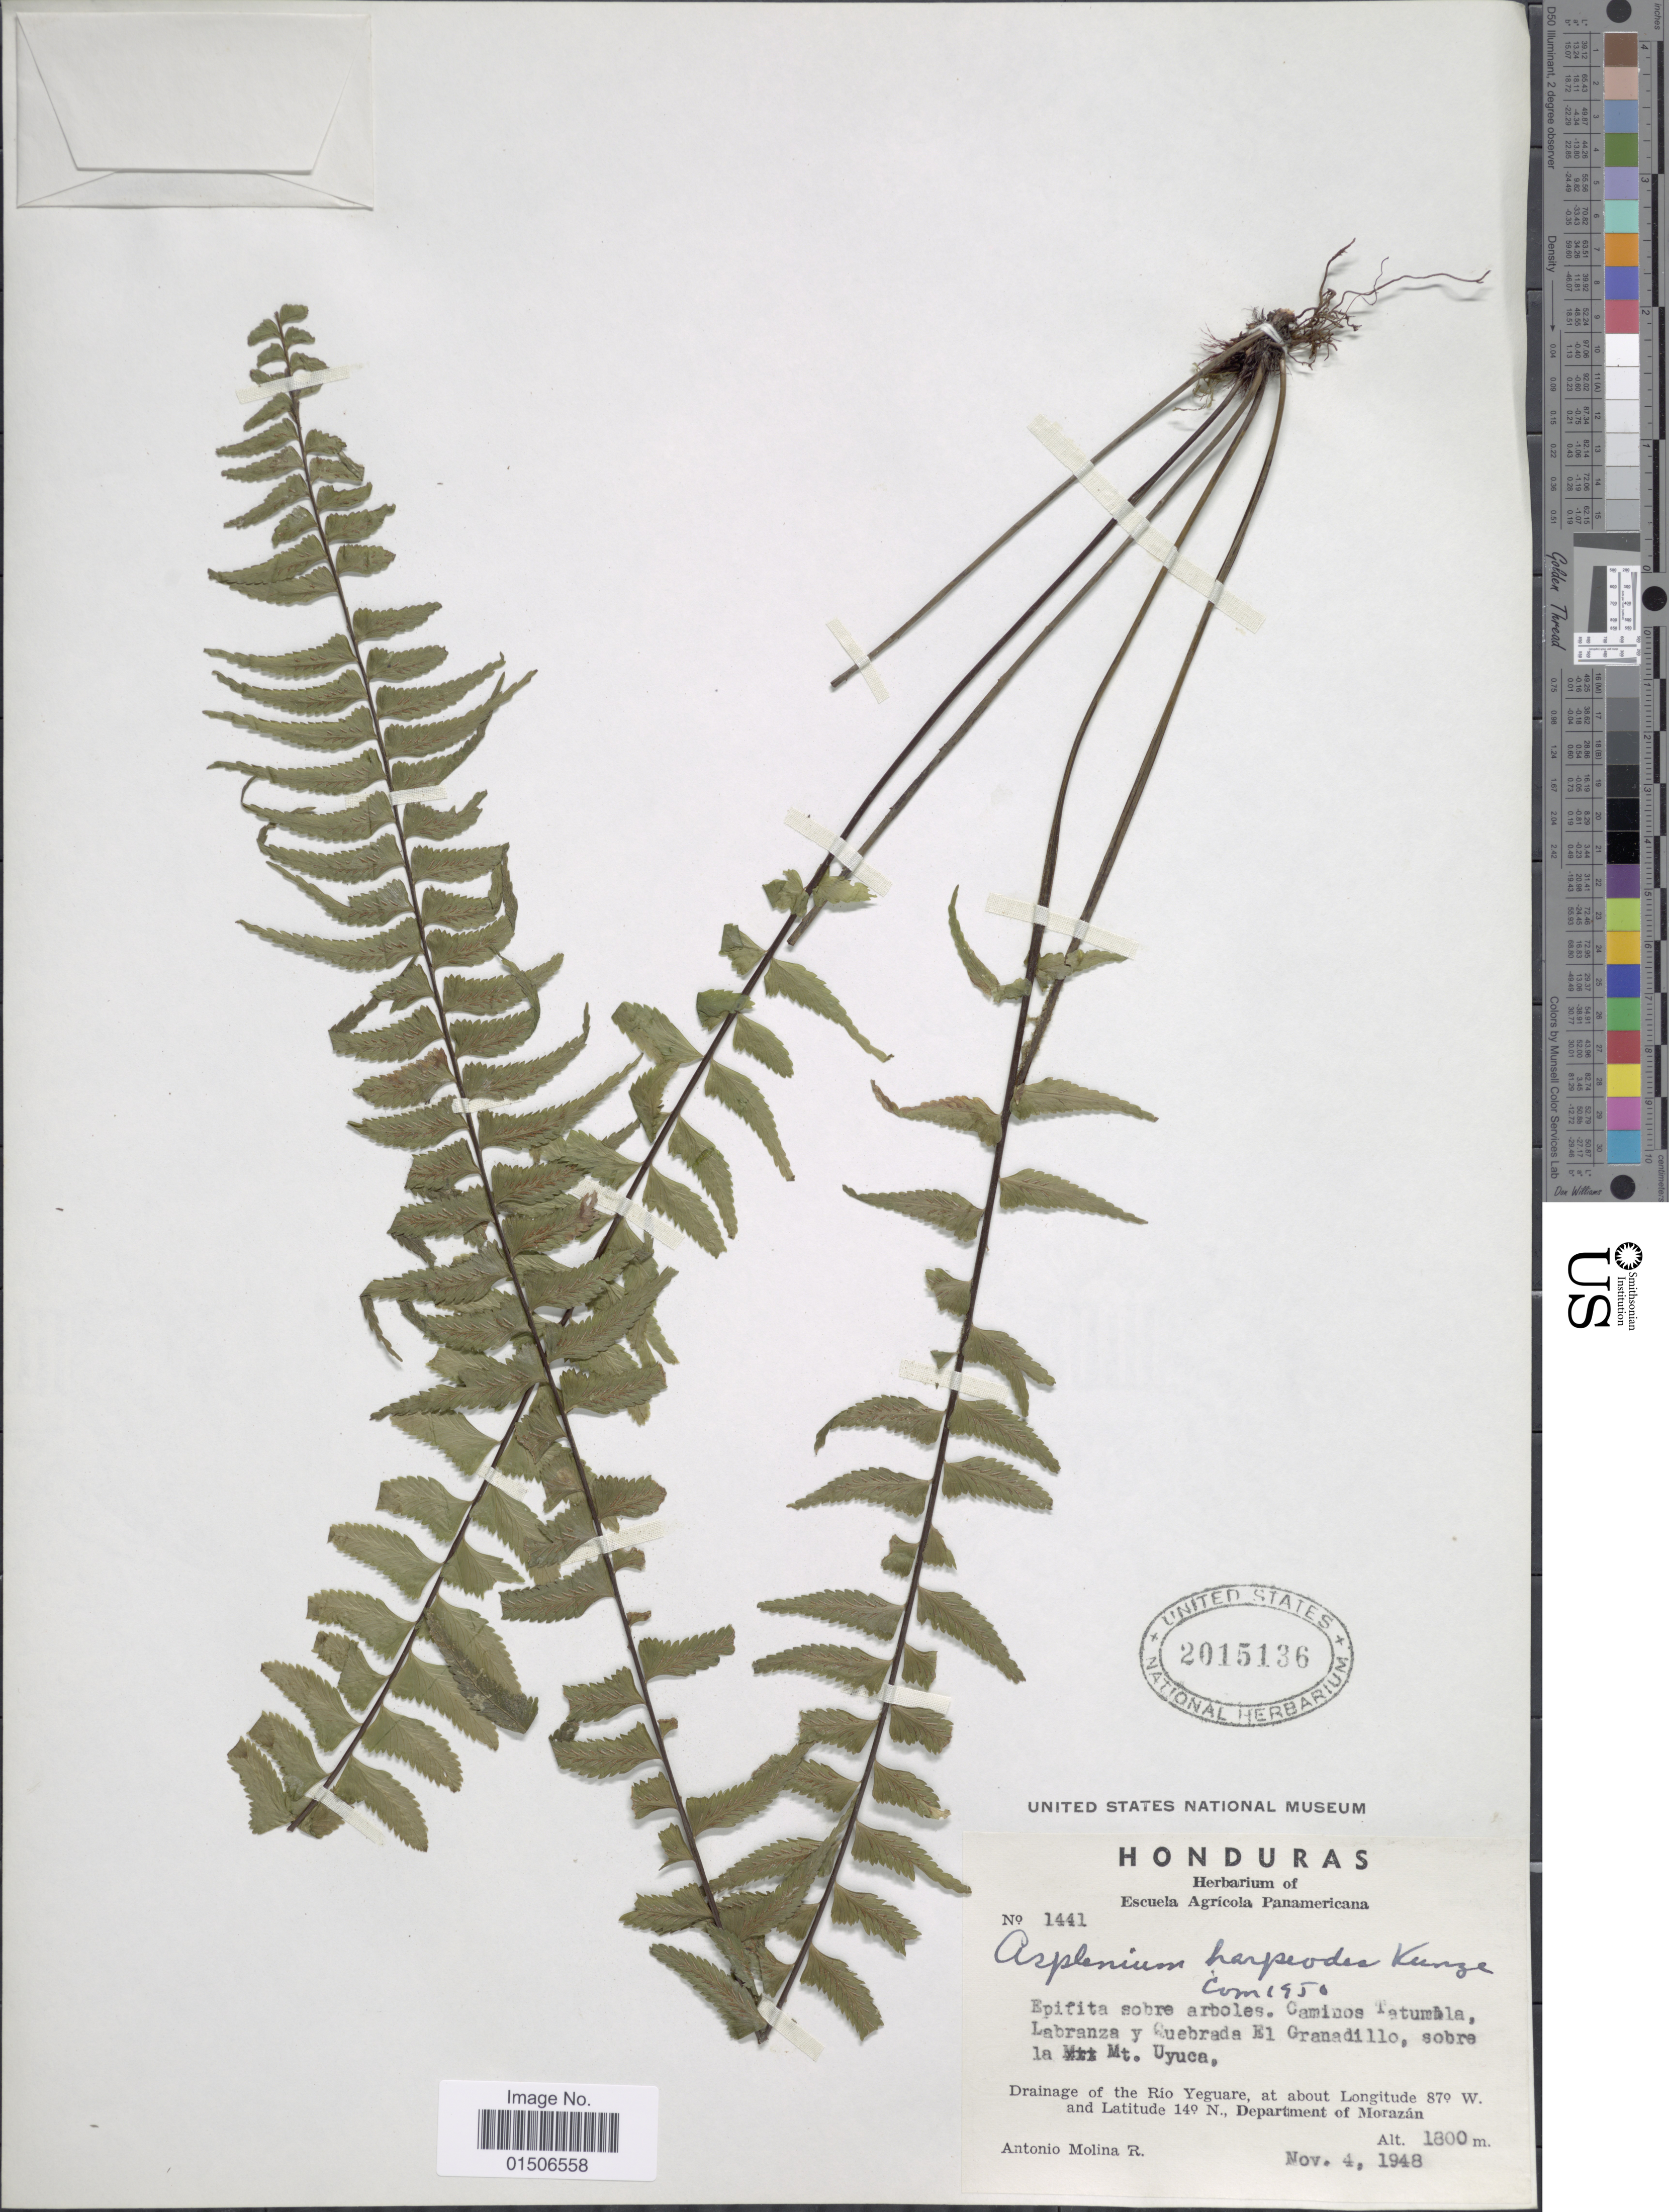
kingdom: Plantae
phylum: Tracheophyta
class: Polypodiopsida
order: Polypodiales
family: Aspleniaceae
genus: Asplenium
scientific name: Asplenium harpeodes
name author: Kunze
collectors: A. Molina R.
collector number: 1441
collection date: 1948-11-04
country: Honduras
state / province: Fco. Morazán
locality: Caminos Tatumbla, Labranza y Quebrada El Granadillo, sobre la Mt Uyuca, Drainage of the Rio Yeguare, Department of Morazán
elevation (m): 1800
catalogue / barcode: US 2015136